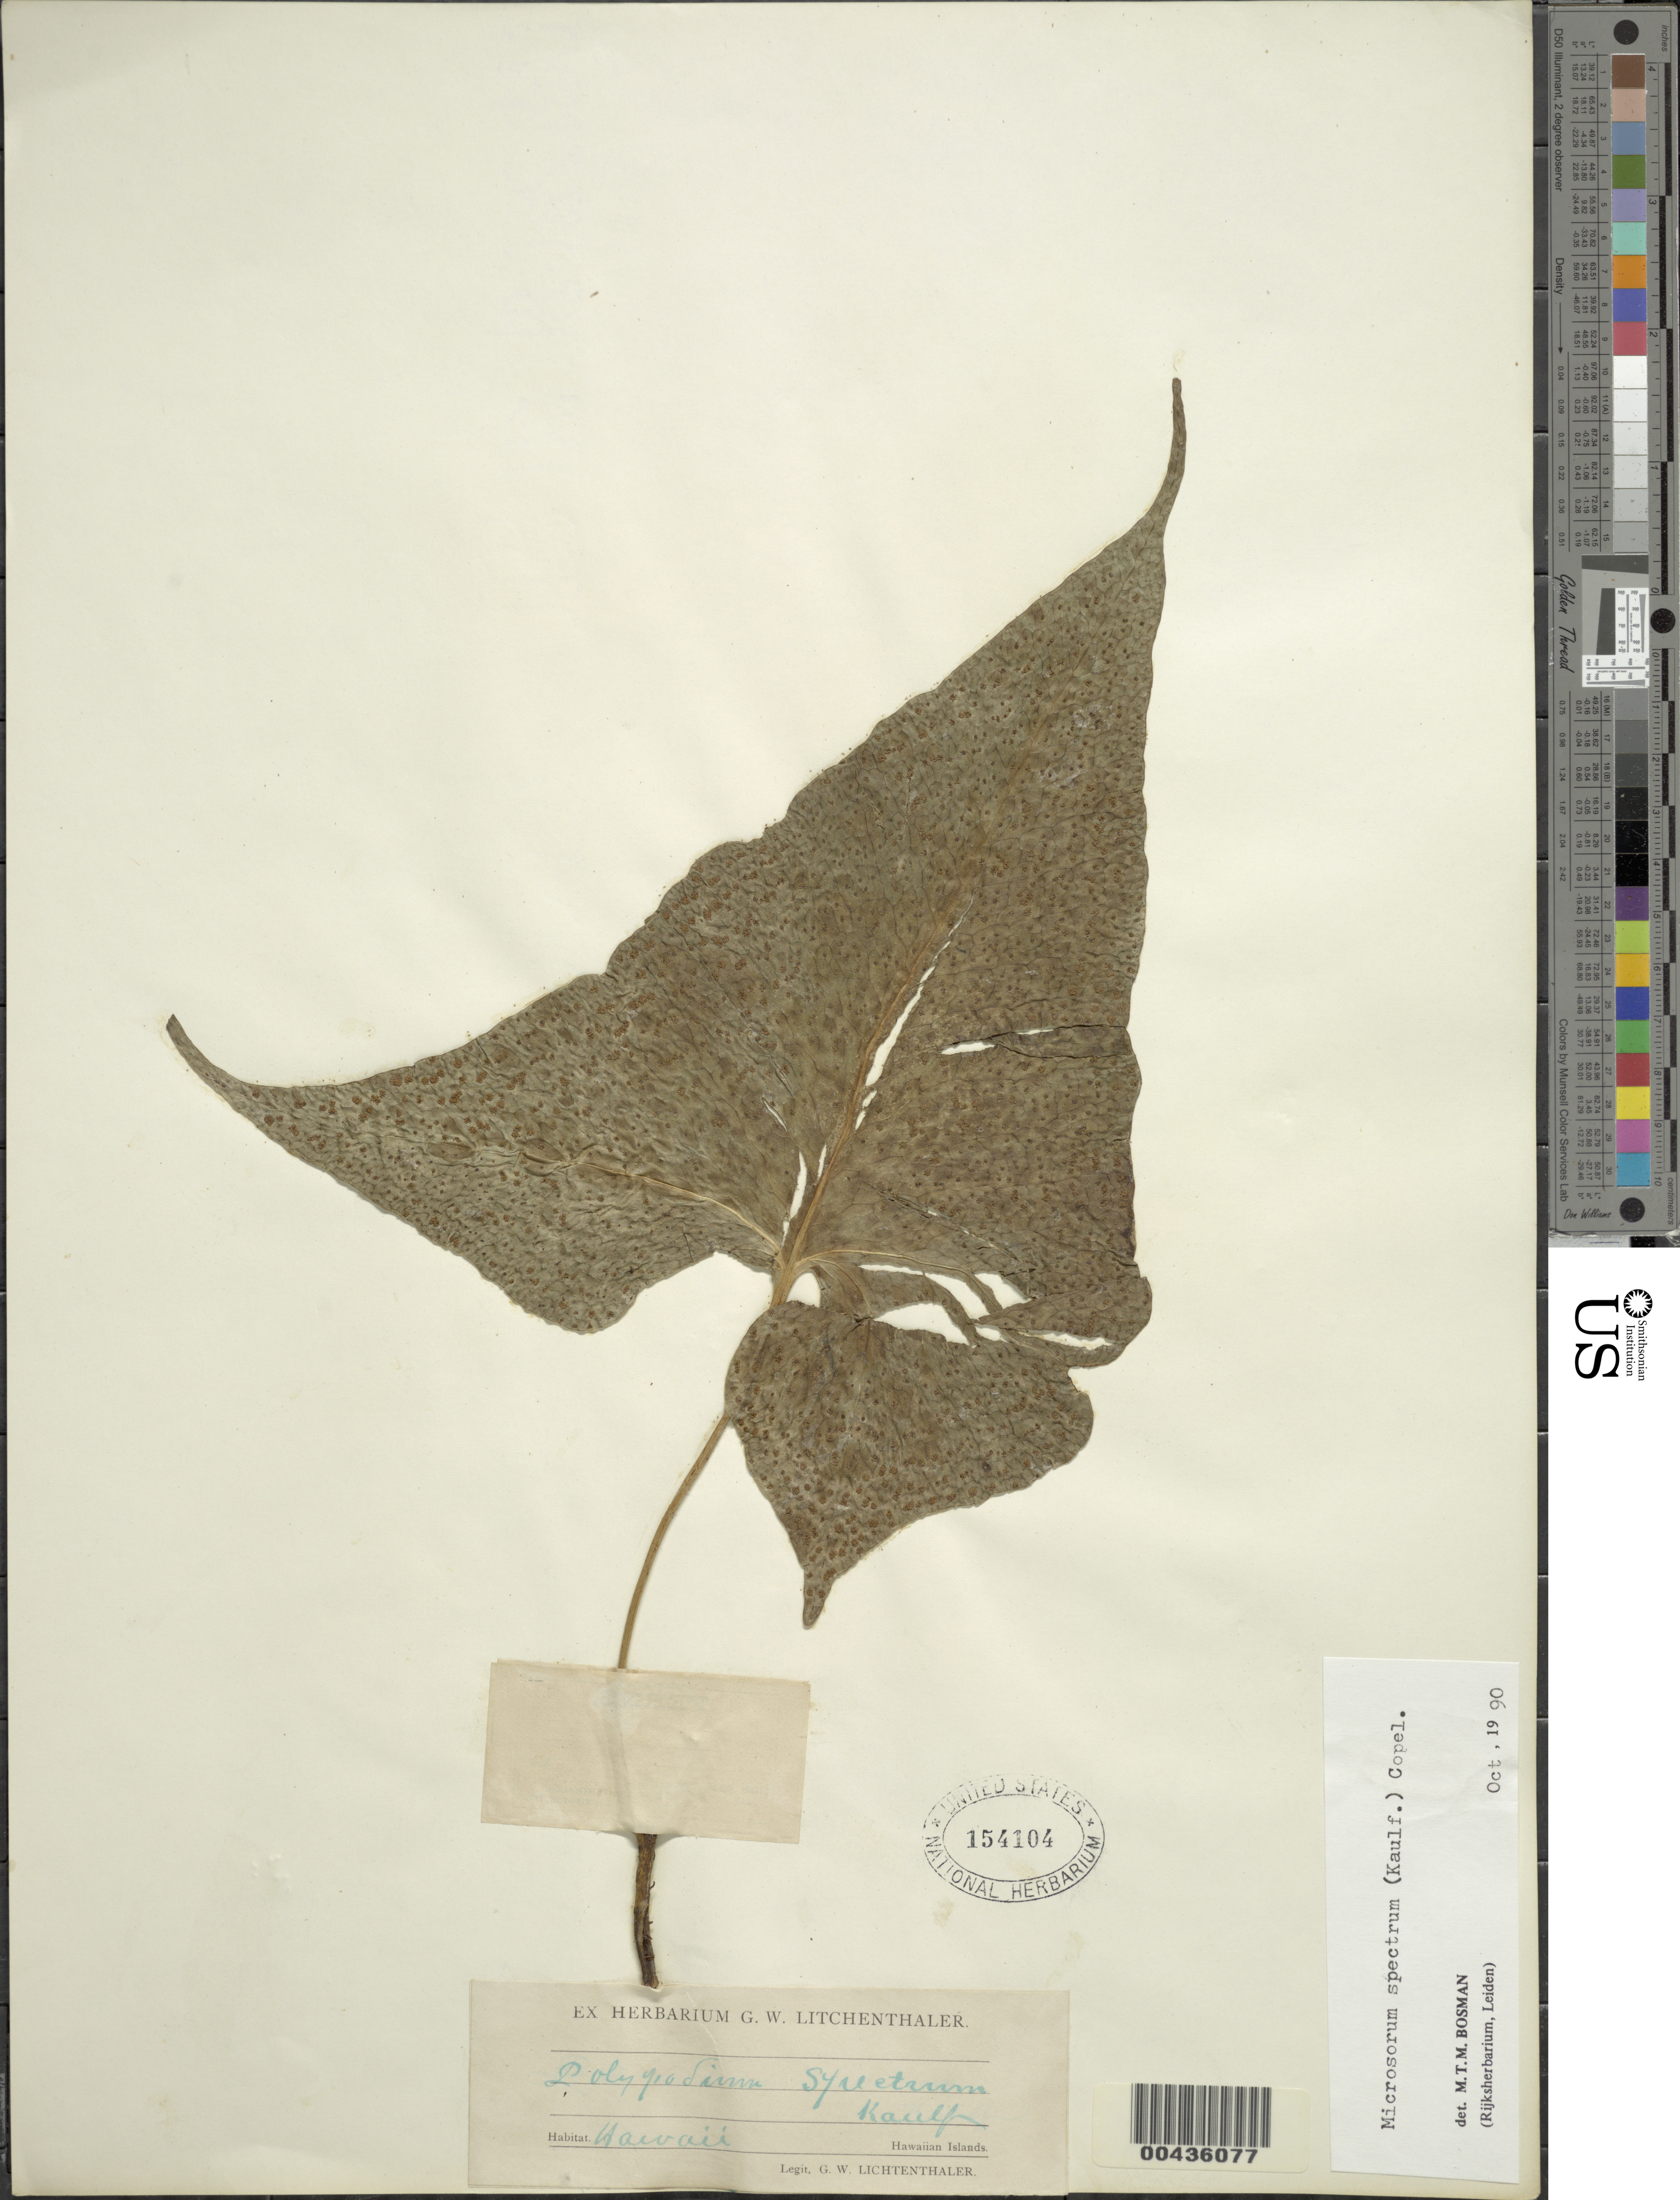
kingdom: Plantae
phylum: Tracheophyta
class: Polypodiopsida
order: Polypodiales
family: Polypodiaceae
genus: Microsorum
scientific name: Microsorum spectrum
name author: (Kaulf.) Copel.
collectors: G. Lichtenthaler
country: United States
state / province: Hawaii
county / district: Kauai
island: Kaua'i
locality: Hawaiian Islands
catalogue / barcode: US 154104